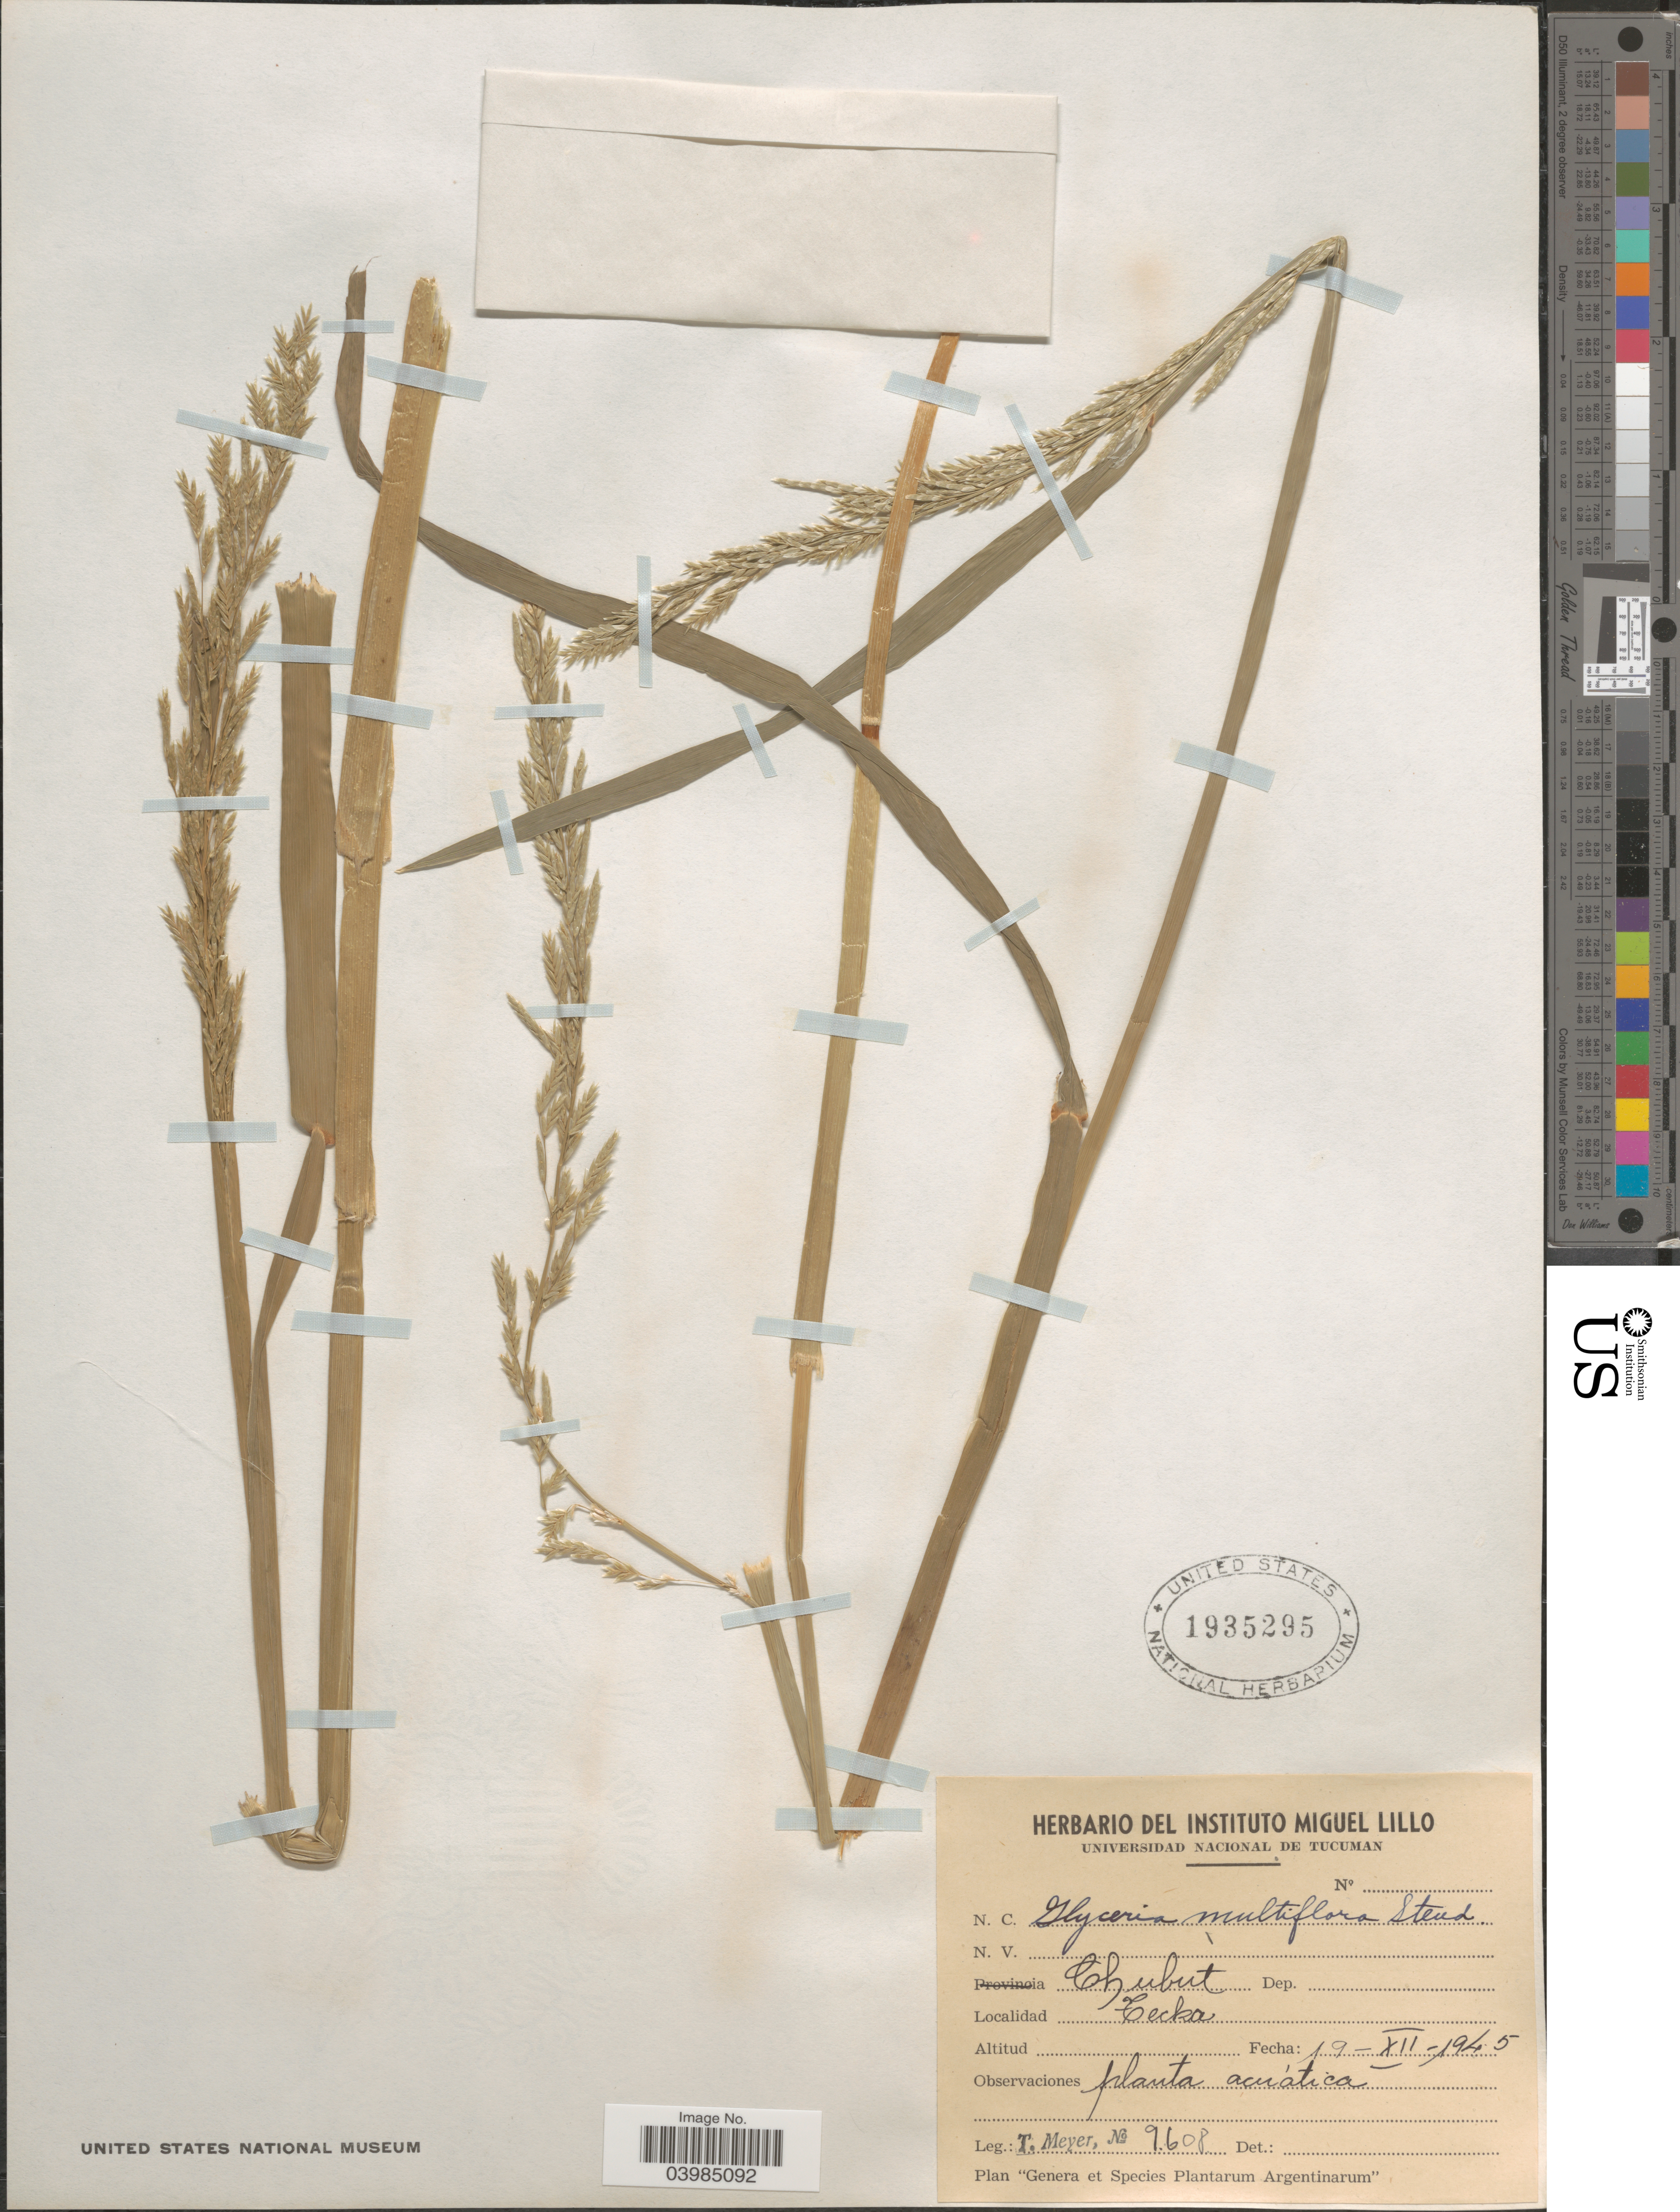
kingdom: Plantae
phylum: Tracheophyta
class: Liliopsida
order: Poales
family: Poaceae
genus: Glyceria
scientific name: Glyceria multiflora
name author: Steud.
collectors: T. Meyer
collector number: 9608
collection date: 1945-12-19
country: Argentina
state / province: Chubut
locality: Chubut. Tecka.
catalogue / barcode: US 1935295